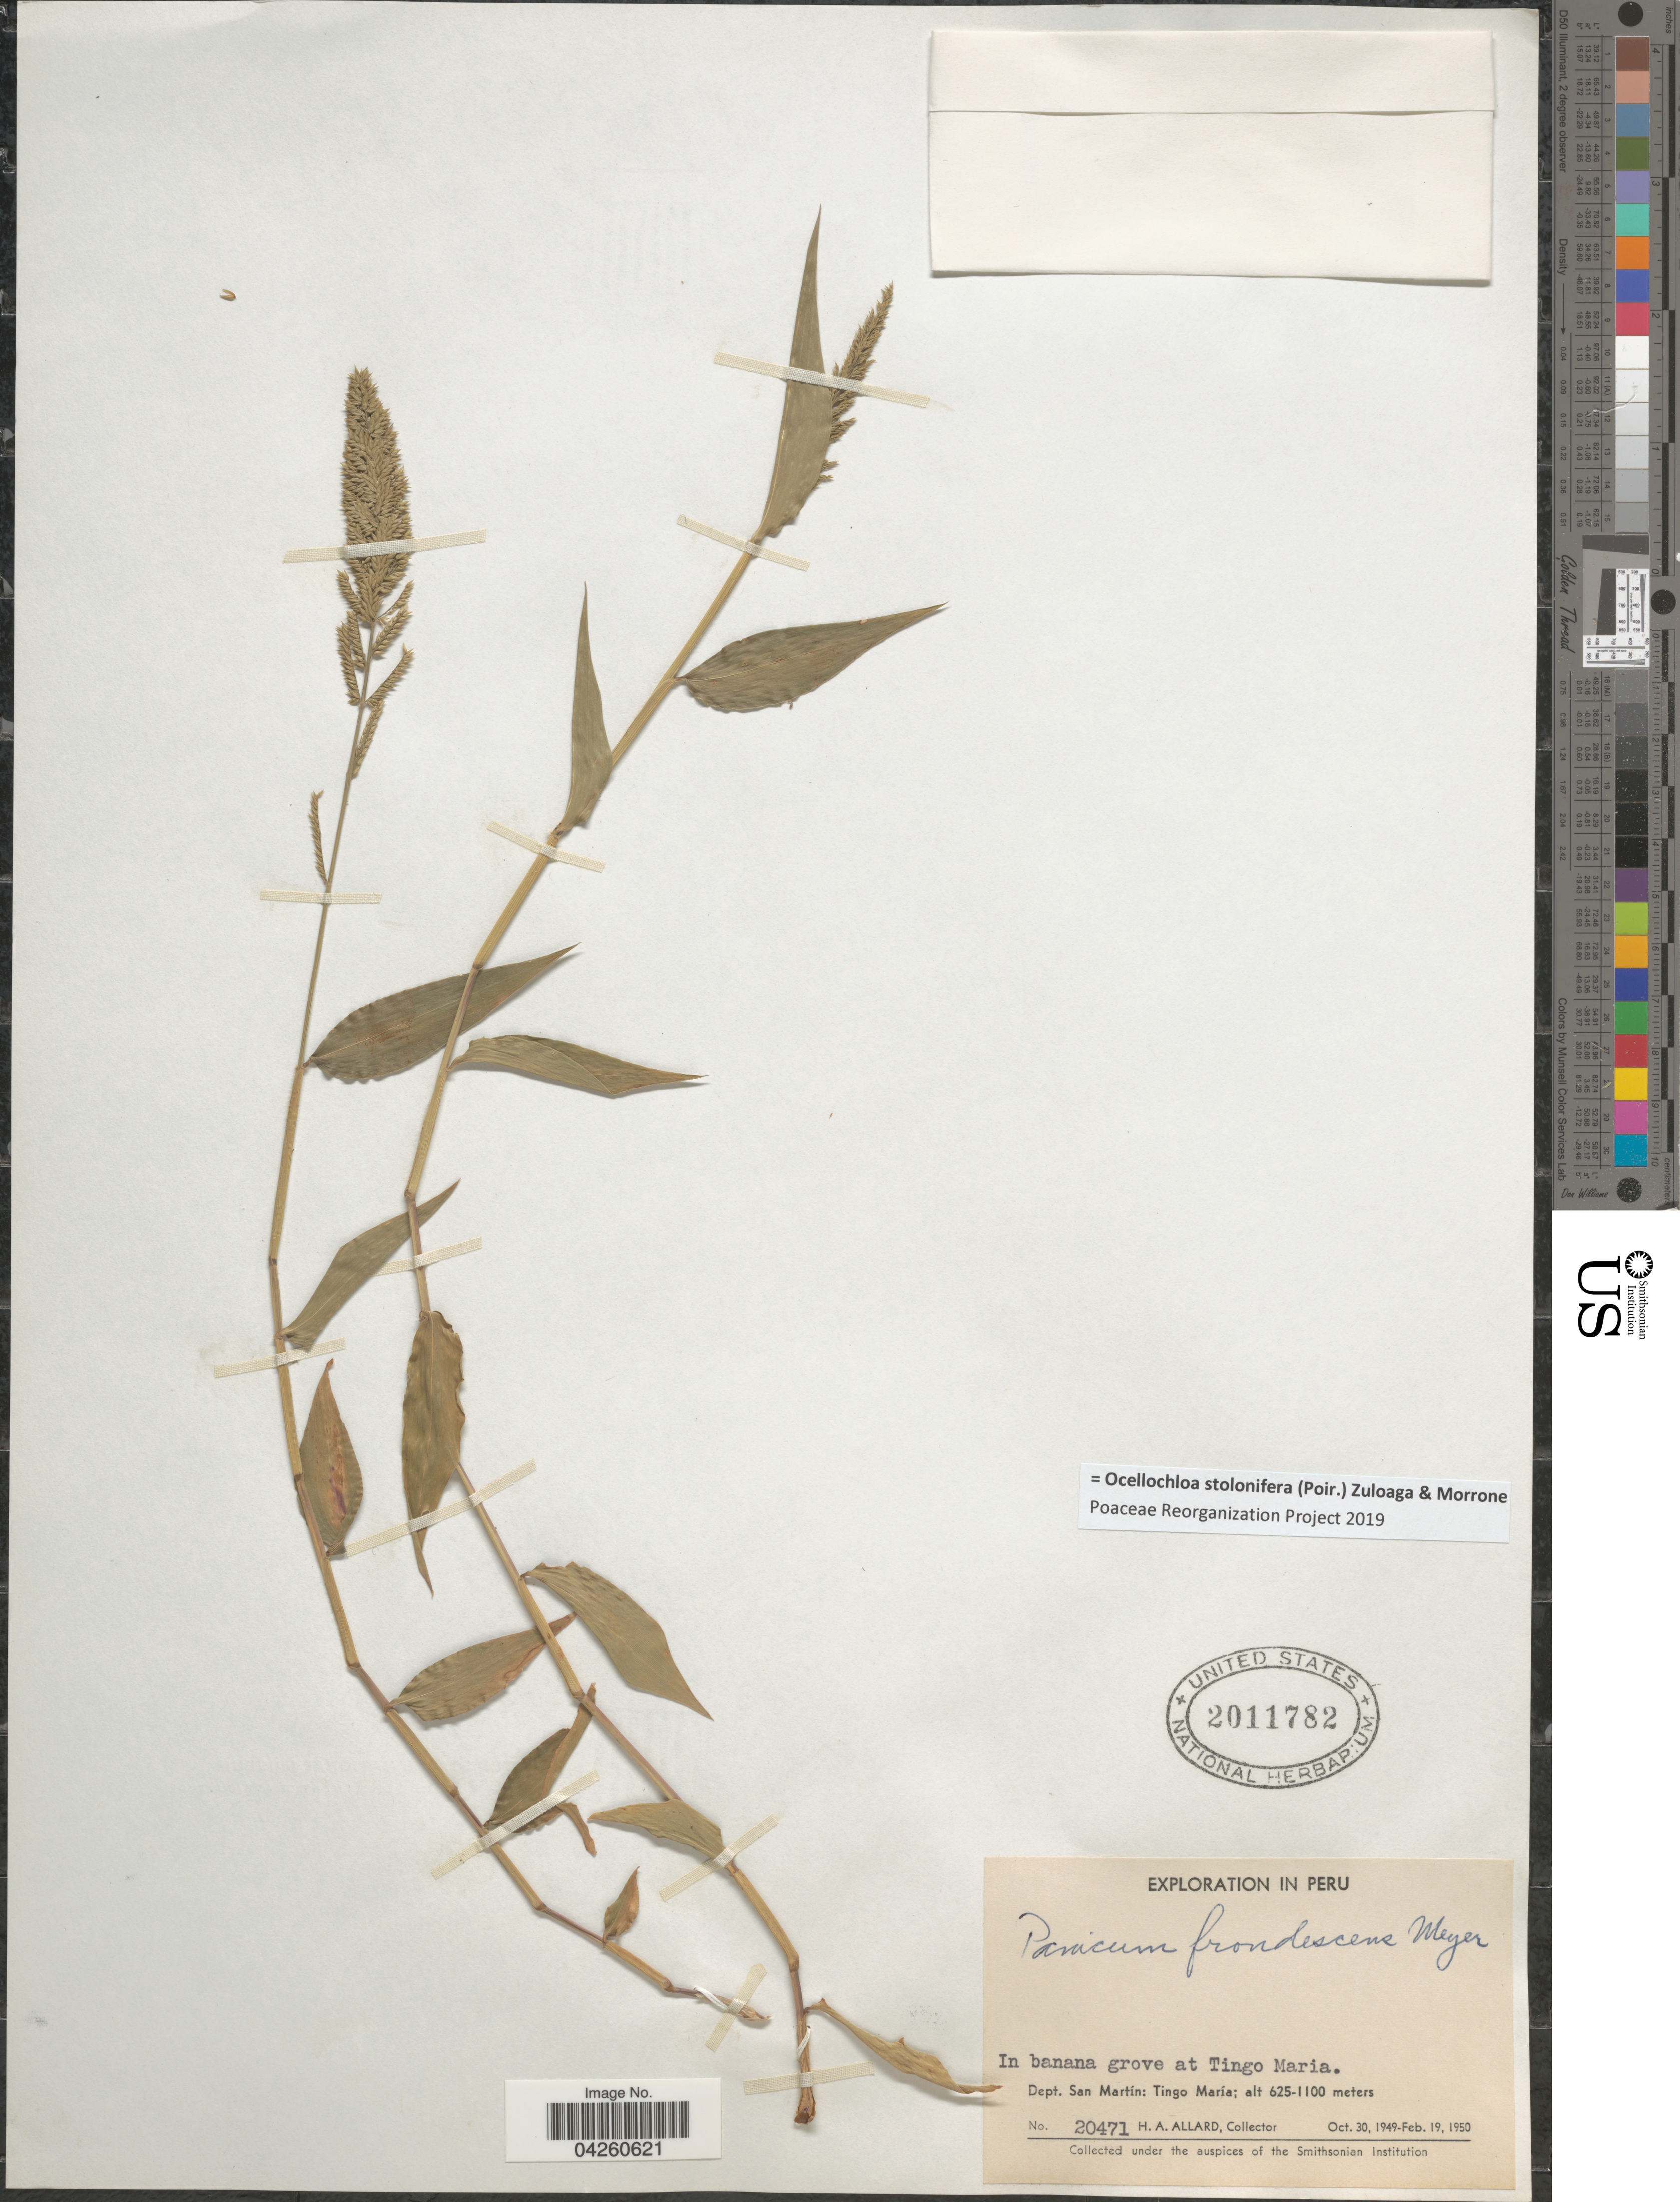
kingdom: Plantae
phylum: Tracheophyta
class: Liliopsida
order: Poales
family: Poaceae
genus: Ocellochloa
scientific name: Ocellochloa stolonifera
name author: (Poir.) Zuloaga & Morrone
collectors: H. A. Allard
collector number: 20471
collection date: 1949-10-30/1950-02-19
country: Peru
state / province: San Martín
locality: Explorations In Peru. In banana grove at Tingo Maria. Dept. San Martín: Tingo María.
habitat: in banana grove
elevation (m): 625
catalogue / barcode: US 2011782